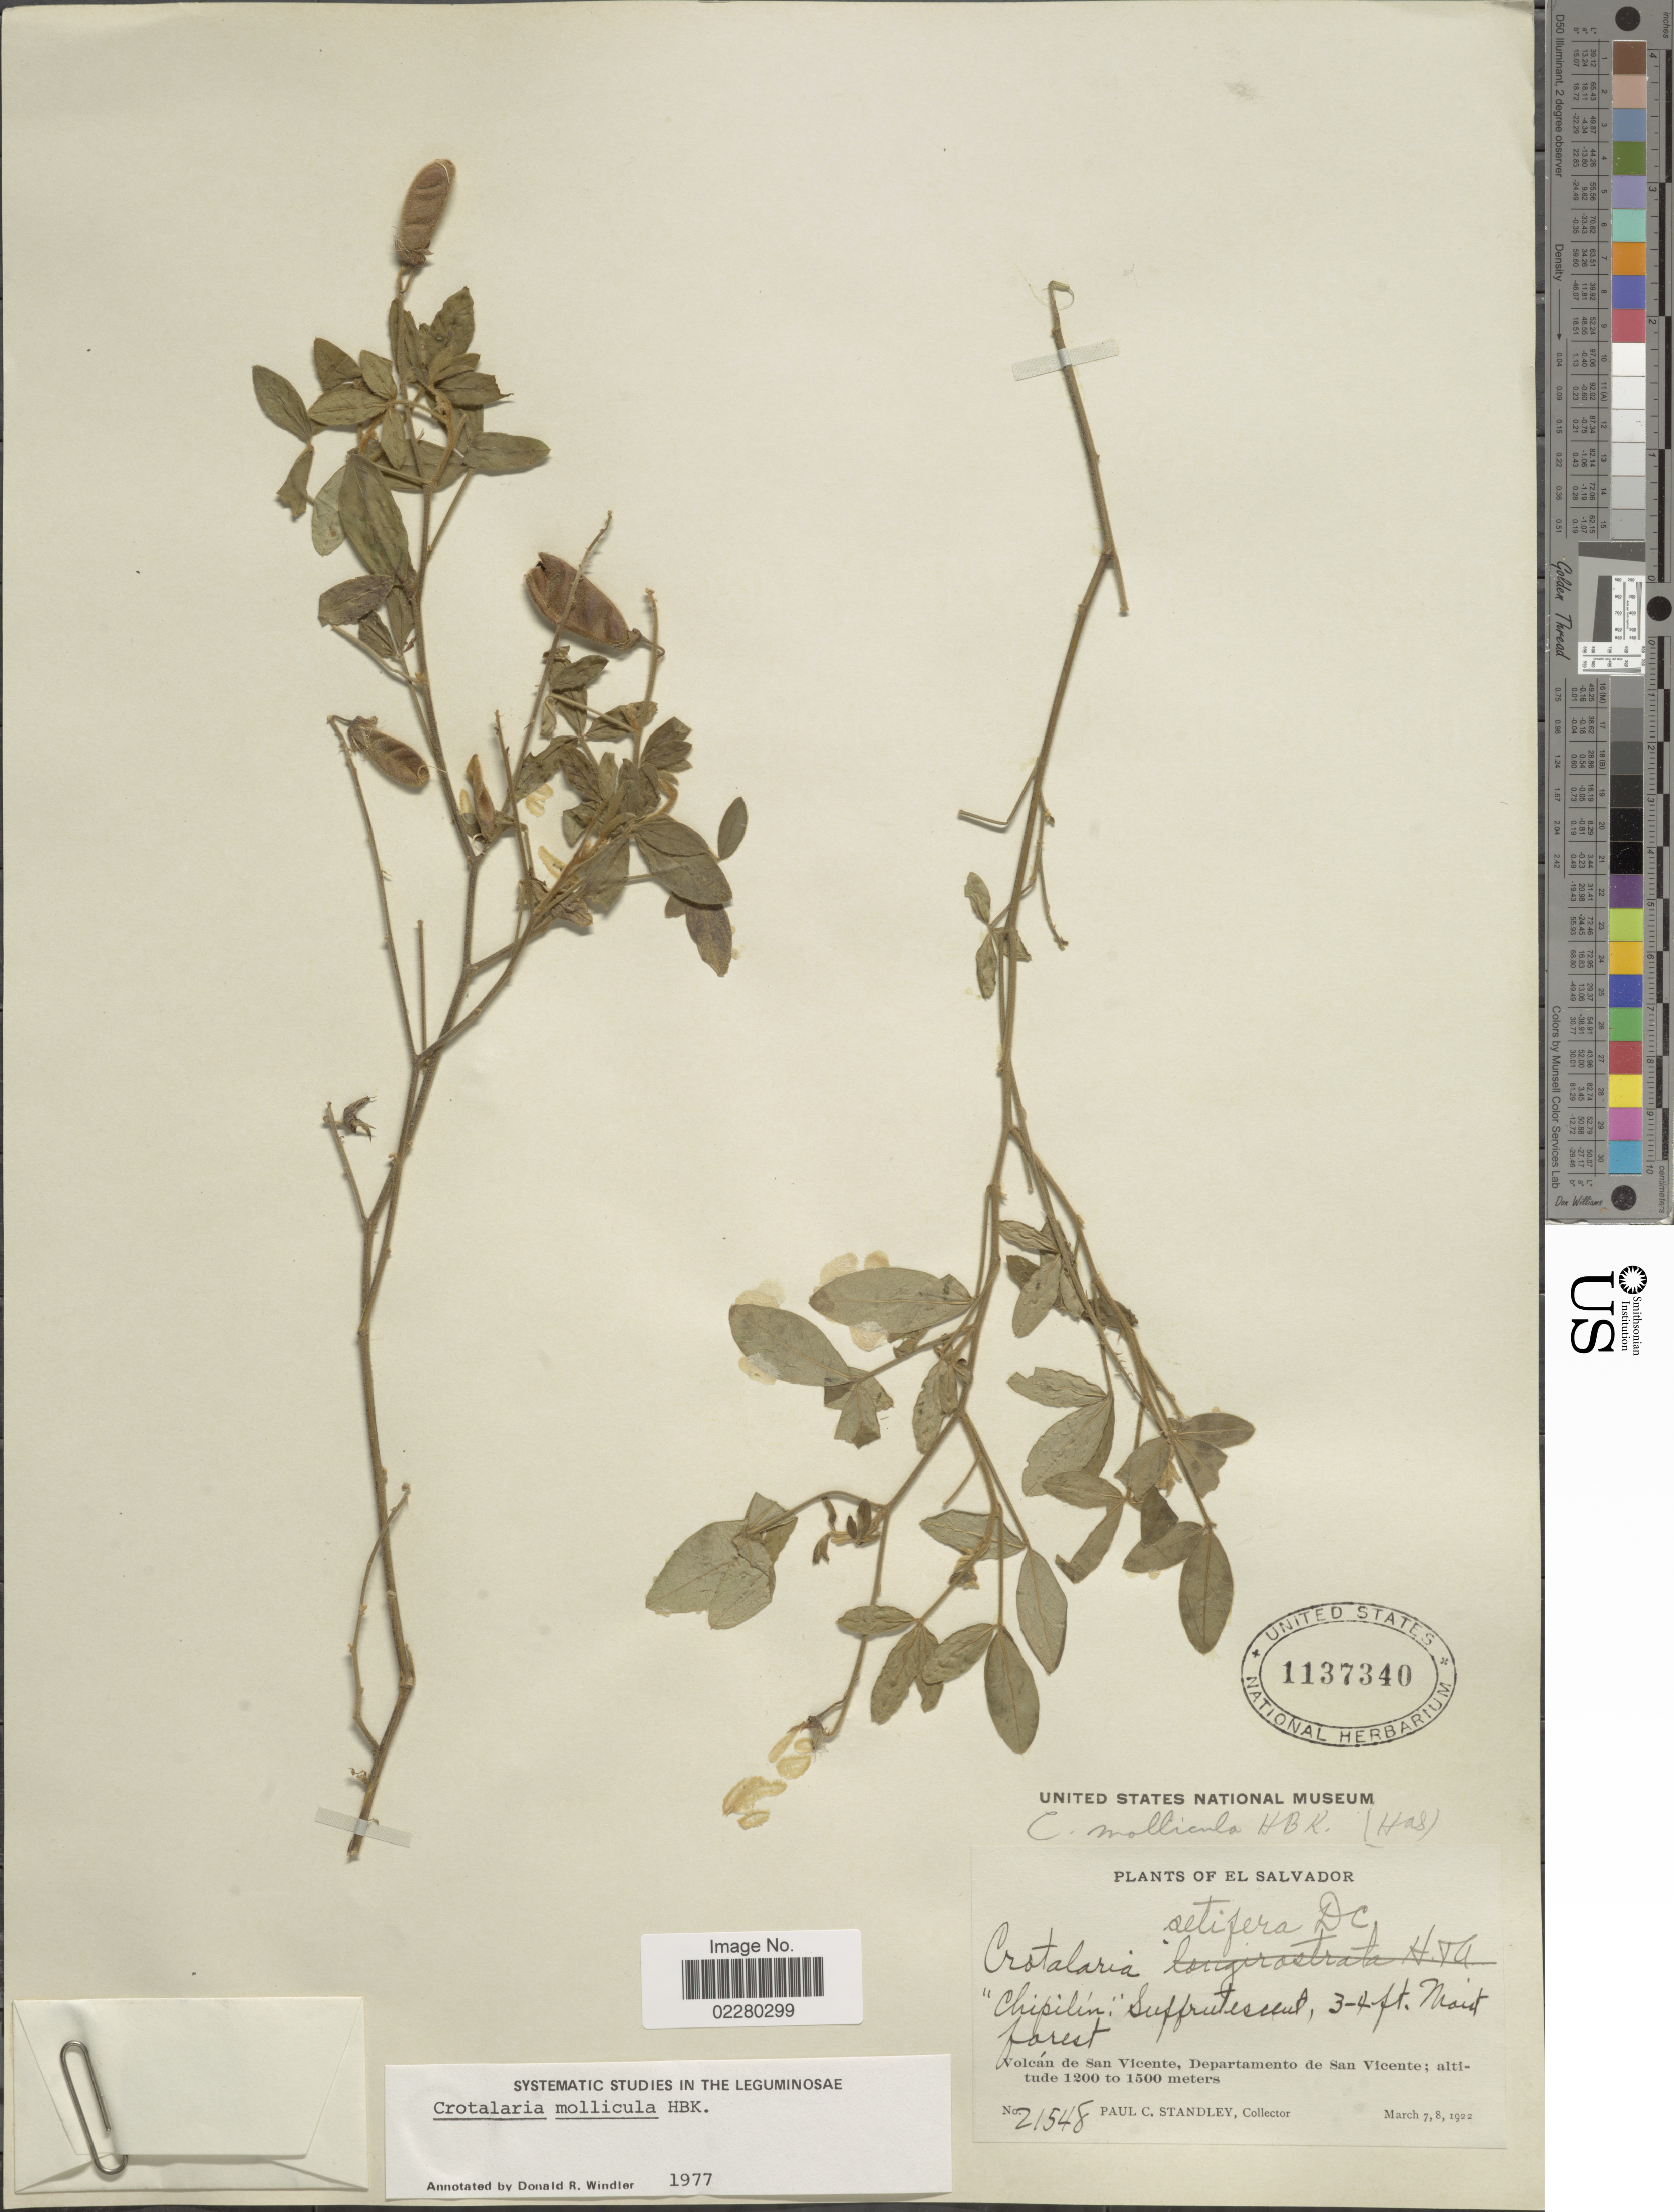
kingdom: Plantae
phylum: Tracheophyta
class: Magnoliopsida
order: Fabales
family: Fabaceae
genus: Crotalaria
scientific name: Crotalaria mollicula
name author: Kunth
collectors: P. C. Standley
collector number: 21548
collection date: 1922-03-07/1922-03-08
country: El Salvador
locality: Volcán de San Vicente, Departamento de San Vicente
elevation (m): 1200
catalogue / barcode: US 1137340